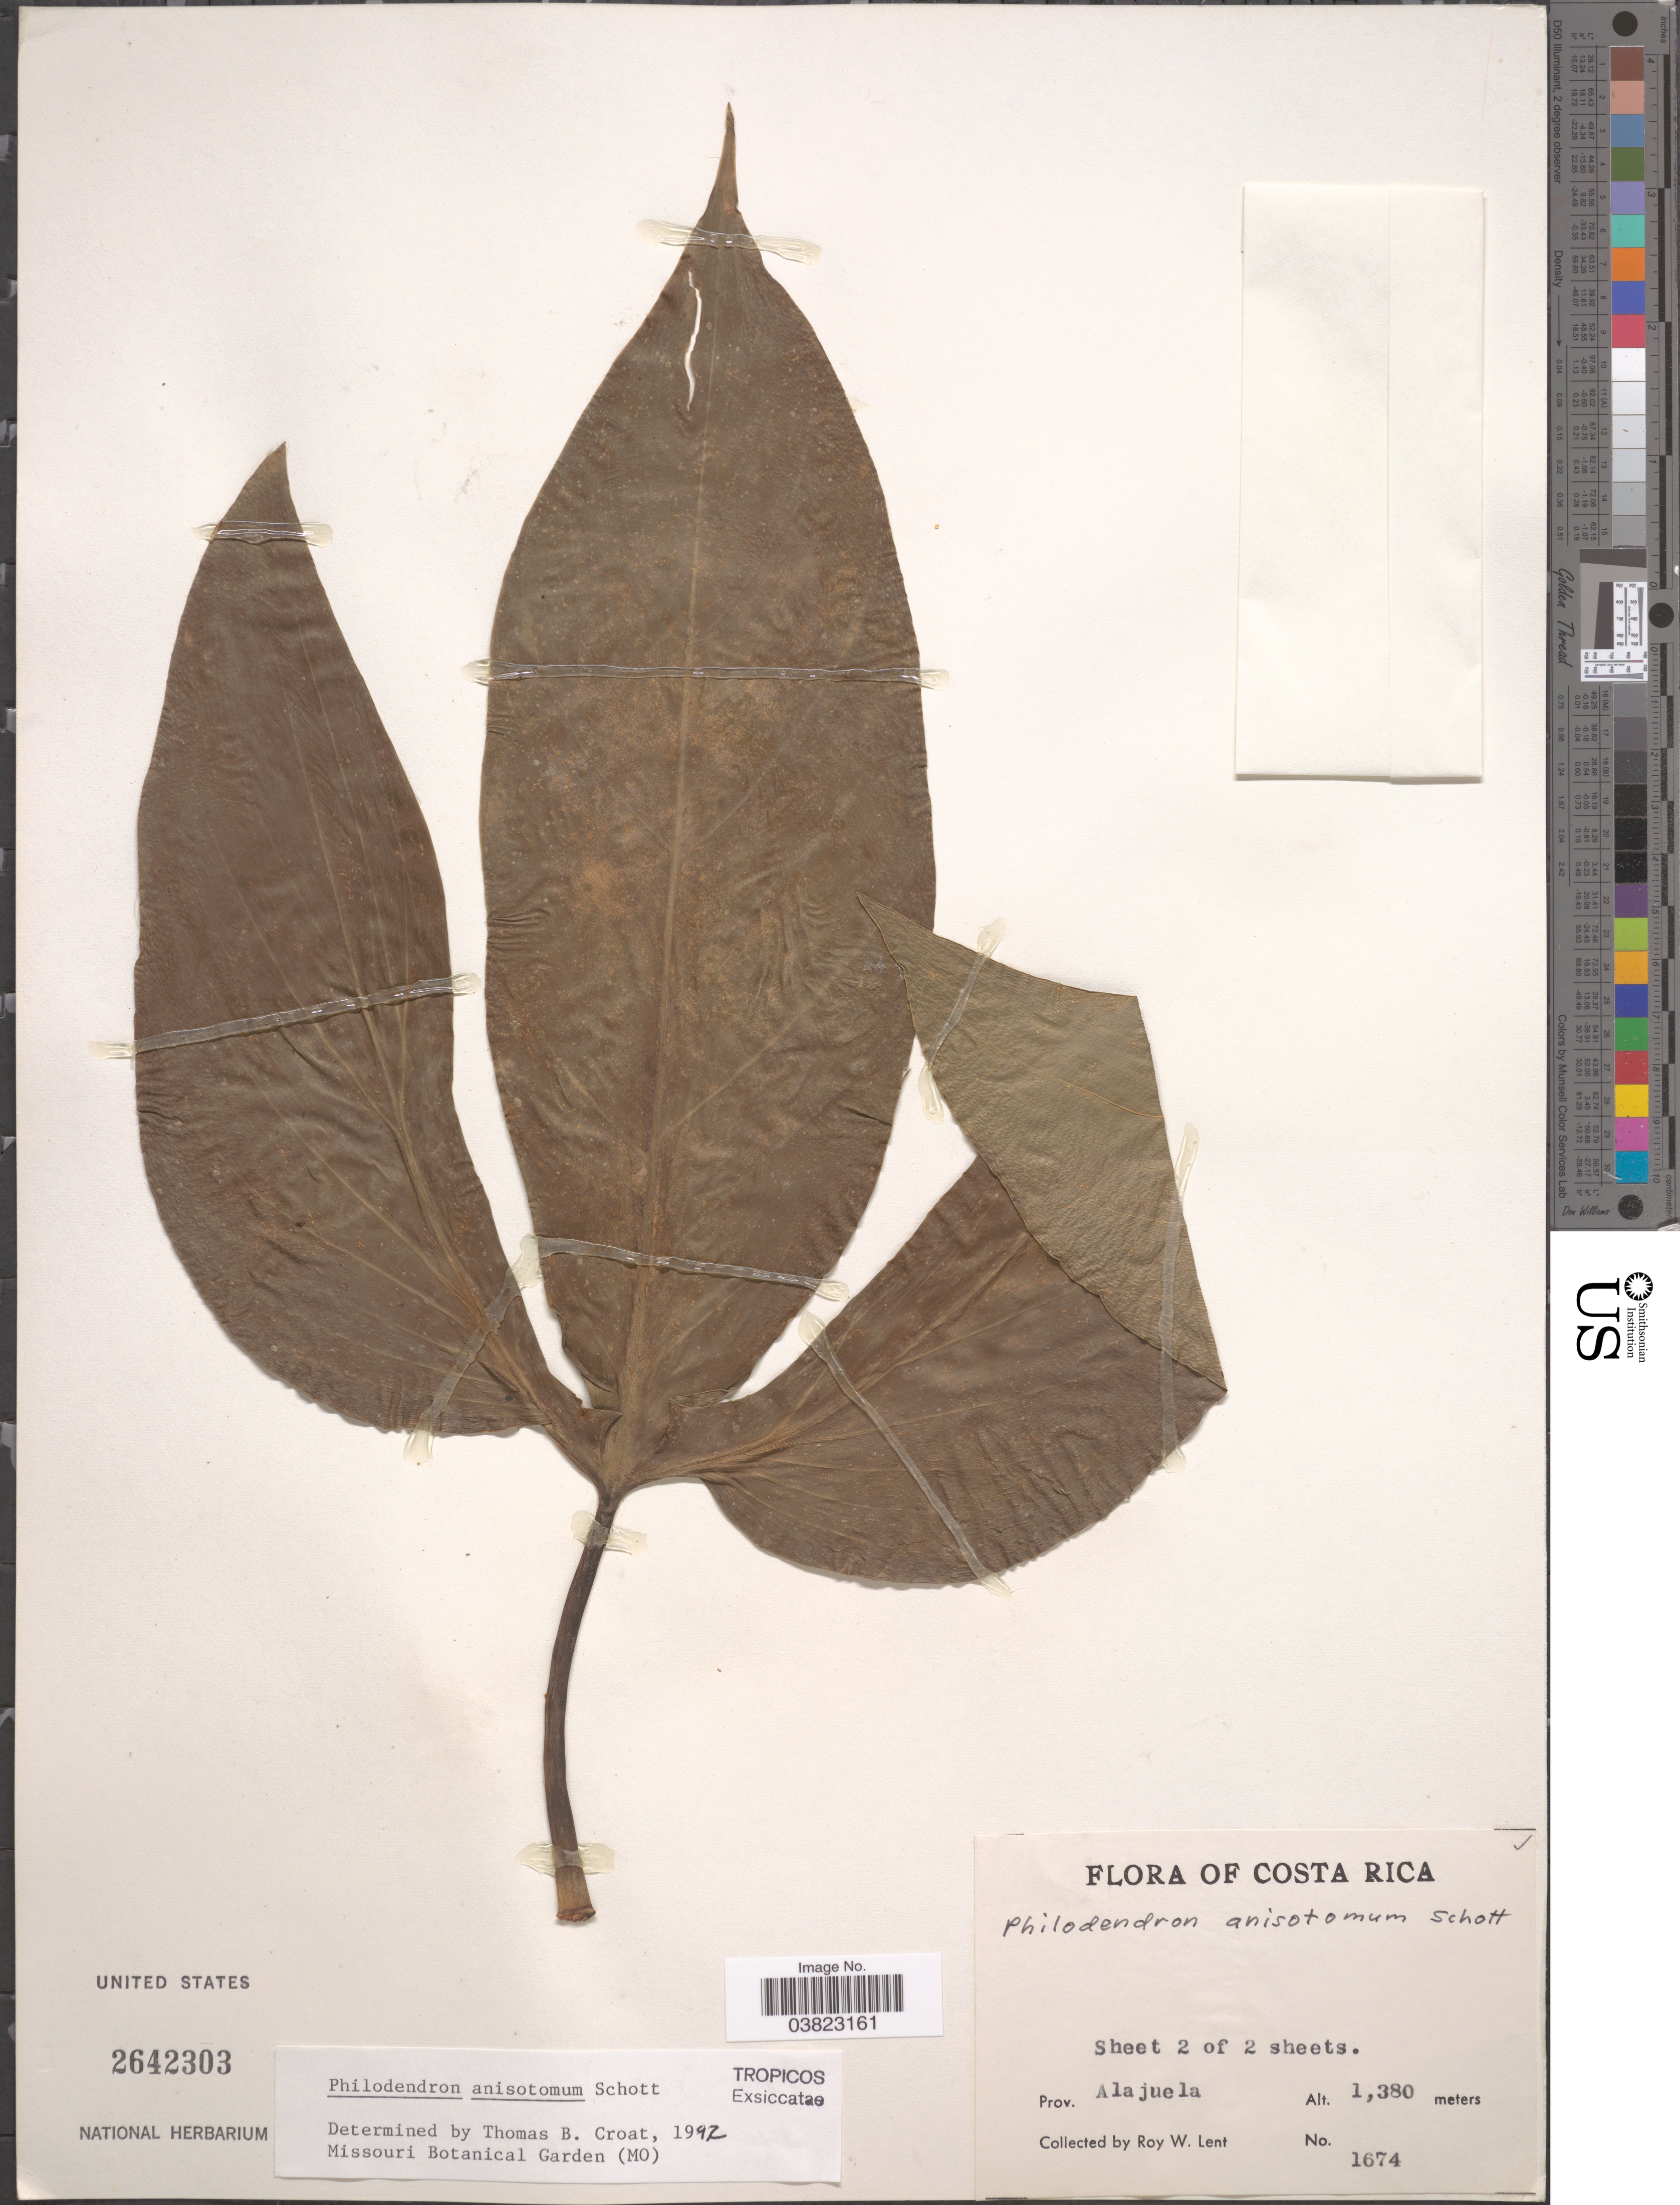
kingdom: Plantae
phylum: Tracheophyta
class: Liliopsida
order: Alismatales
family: Araceae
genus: Philodendron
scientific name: Philodendron anisotomum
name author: Schott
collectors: R. W. Lent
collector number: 1674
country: Costa Rica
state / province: Alajuela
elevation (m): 1380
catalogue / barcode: US 2642303